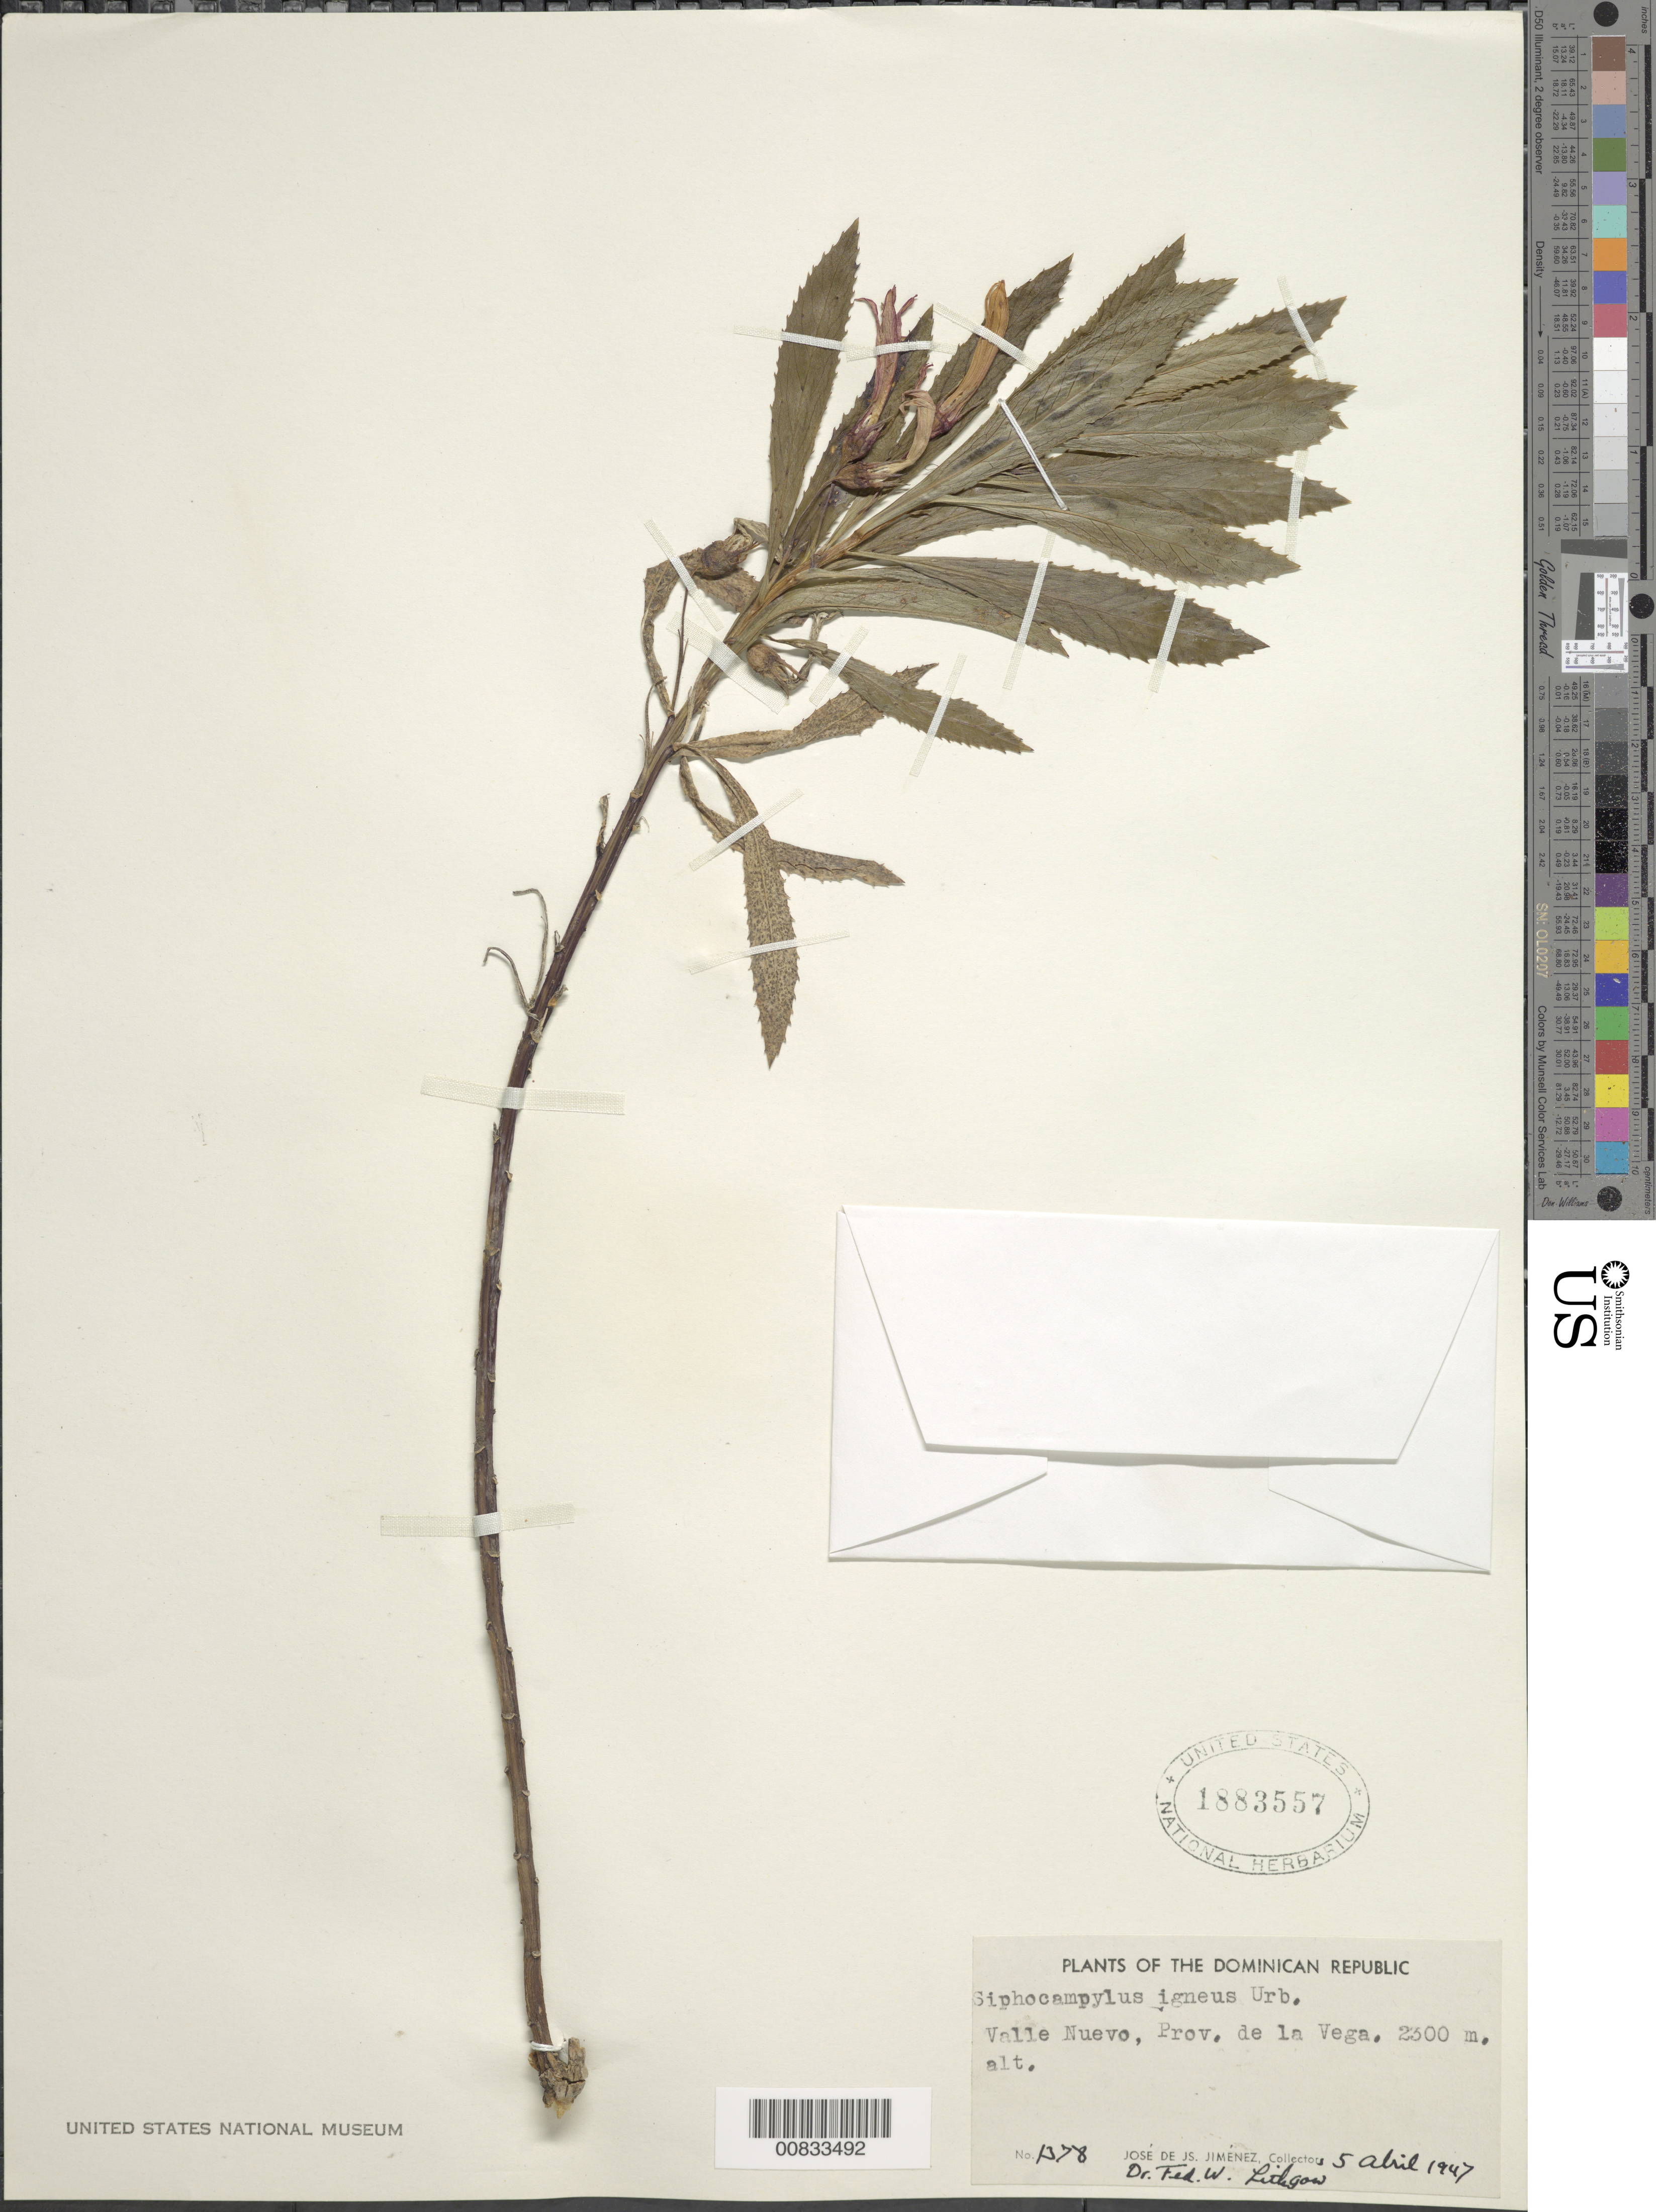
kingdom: Plantae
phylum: Tracheophyta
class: Magnoliopsida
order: Asterales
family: Campanulaceae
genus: Siphocampylus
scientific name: Siphocampylus igneus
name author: Urb.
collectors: J. J. Jiménez Almonte & F. Lithgow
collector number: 1378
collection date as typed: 05 Apr 1947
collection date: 1947-04-05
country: Dominican Republic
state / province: La Vega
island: Hispaniola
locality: Valle Nuevo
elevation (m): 2300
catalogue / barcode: US 1883557